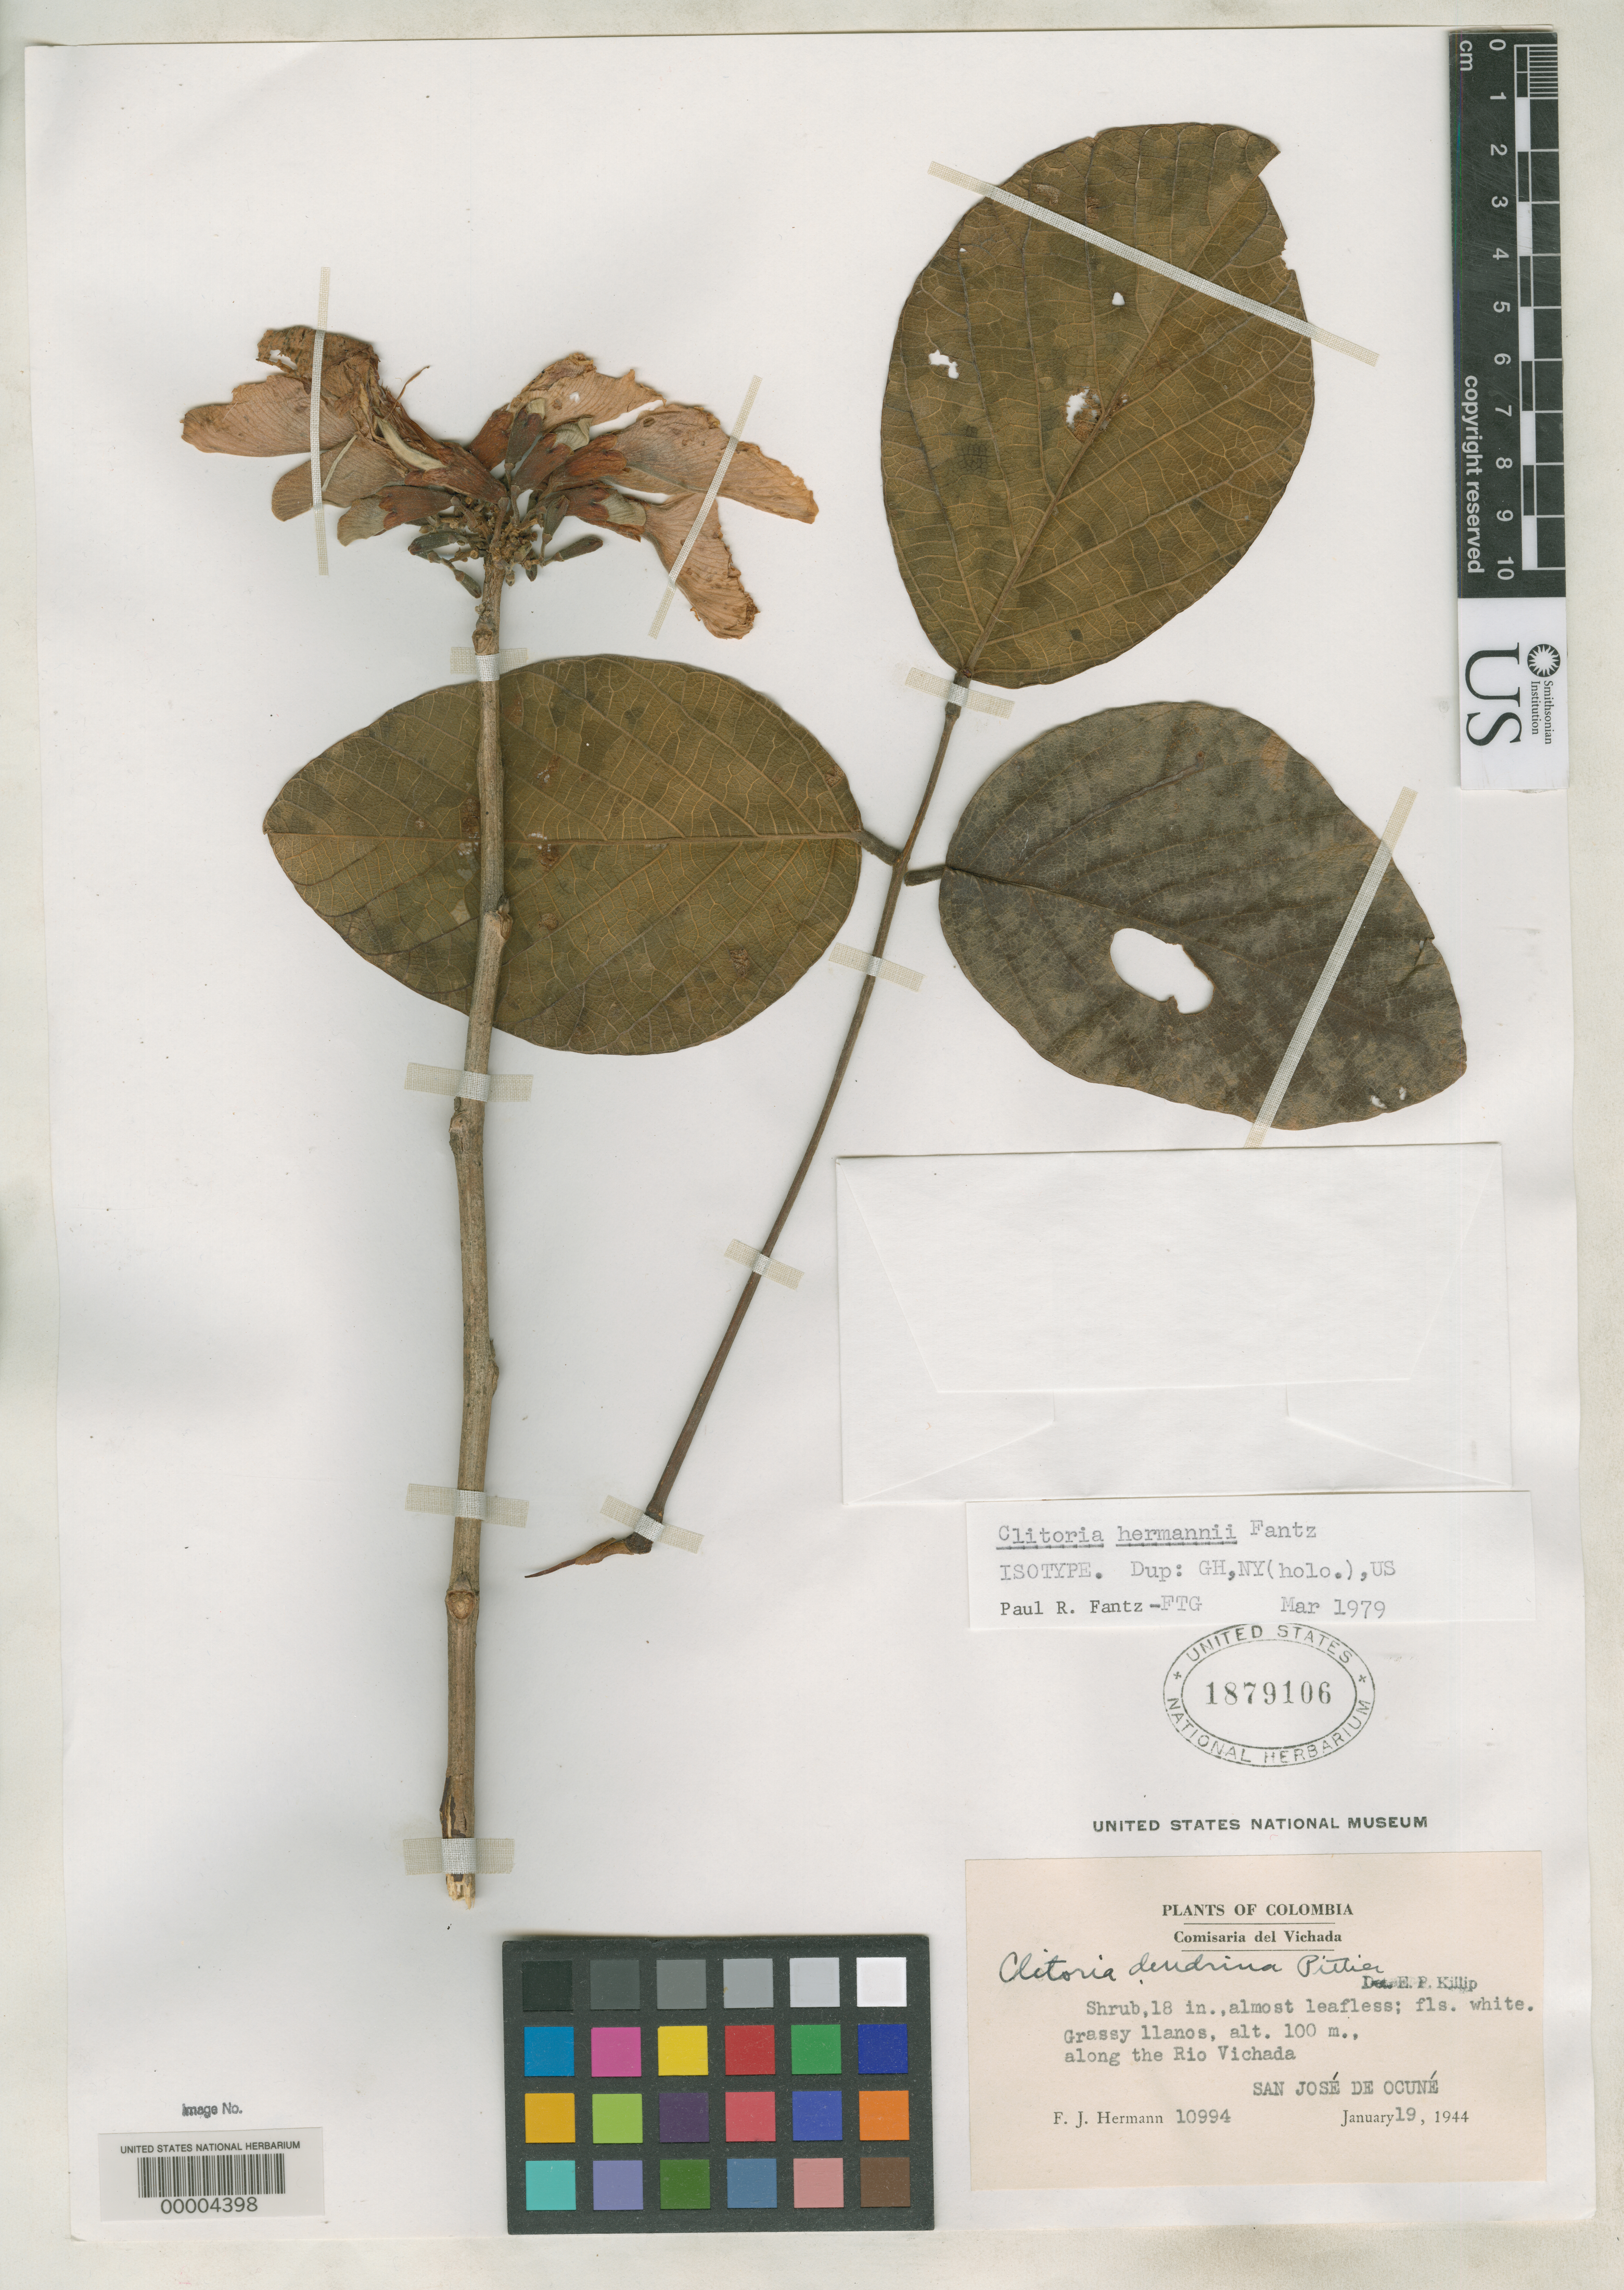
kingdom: Plantae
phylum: Tracheophyta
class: Magnoliopsida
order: Fabales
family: Fabaceae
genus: Clitoria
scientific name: Clitoria hermannii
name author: Fantz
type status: Isotype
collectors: F. J. Hermann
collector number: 10994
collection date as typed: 19 Jan 1944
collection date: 1944-01-19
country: Colombia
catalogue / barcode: US 1879106